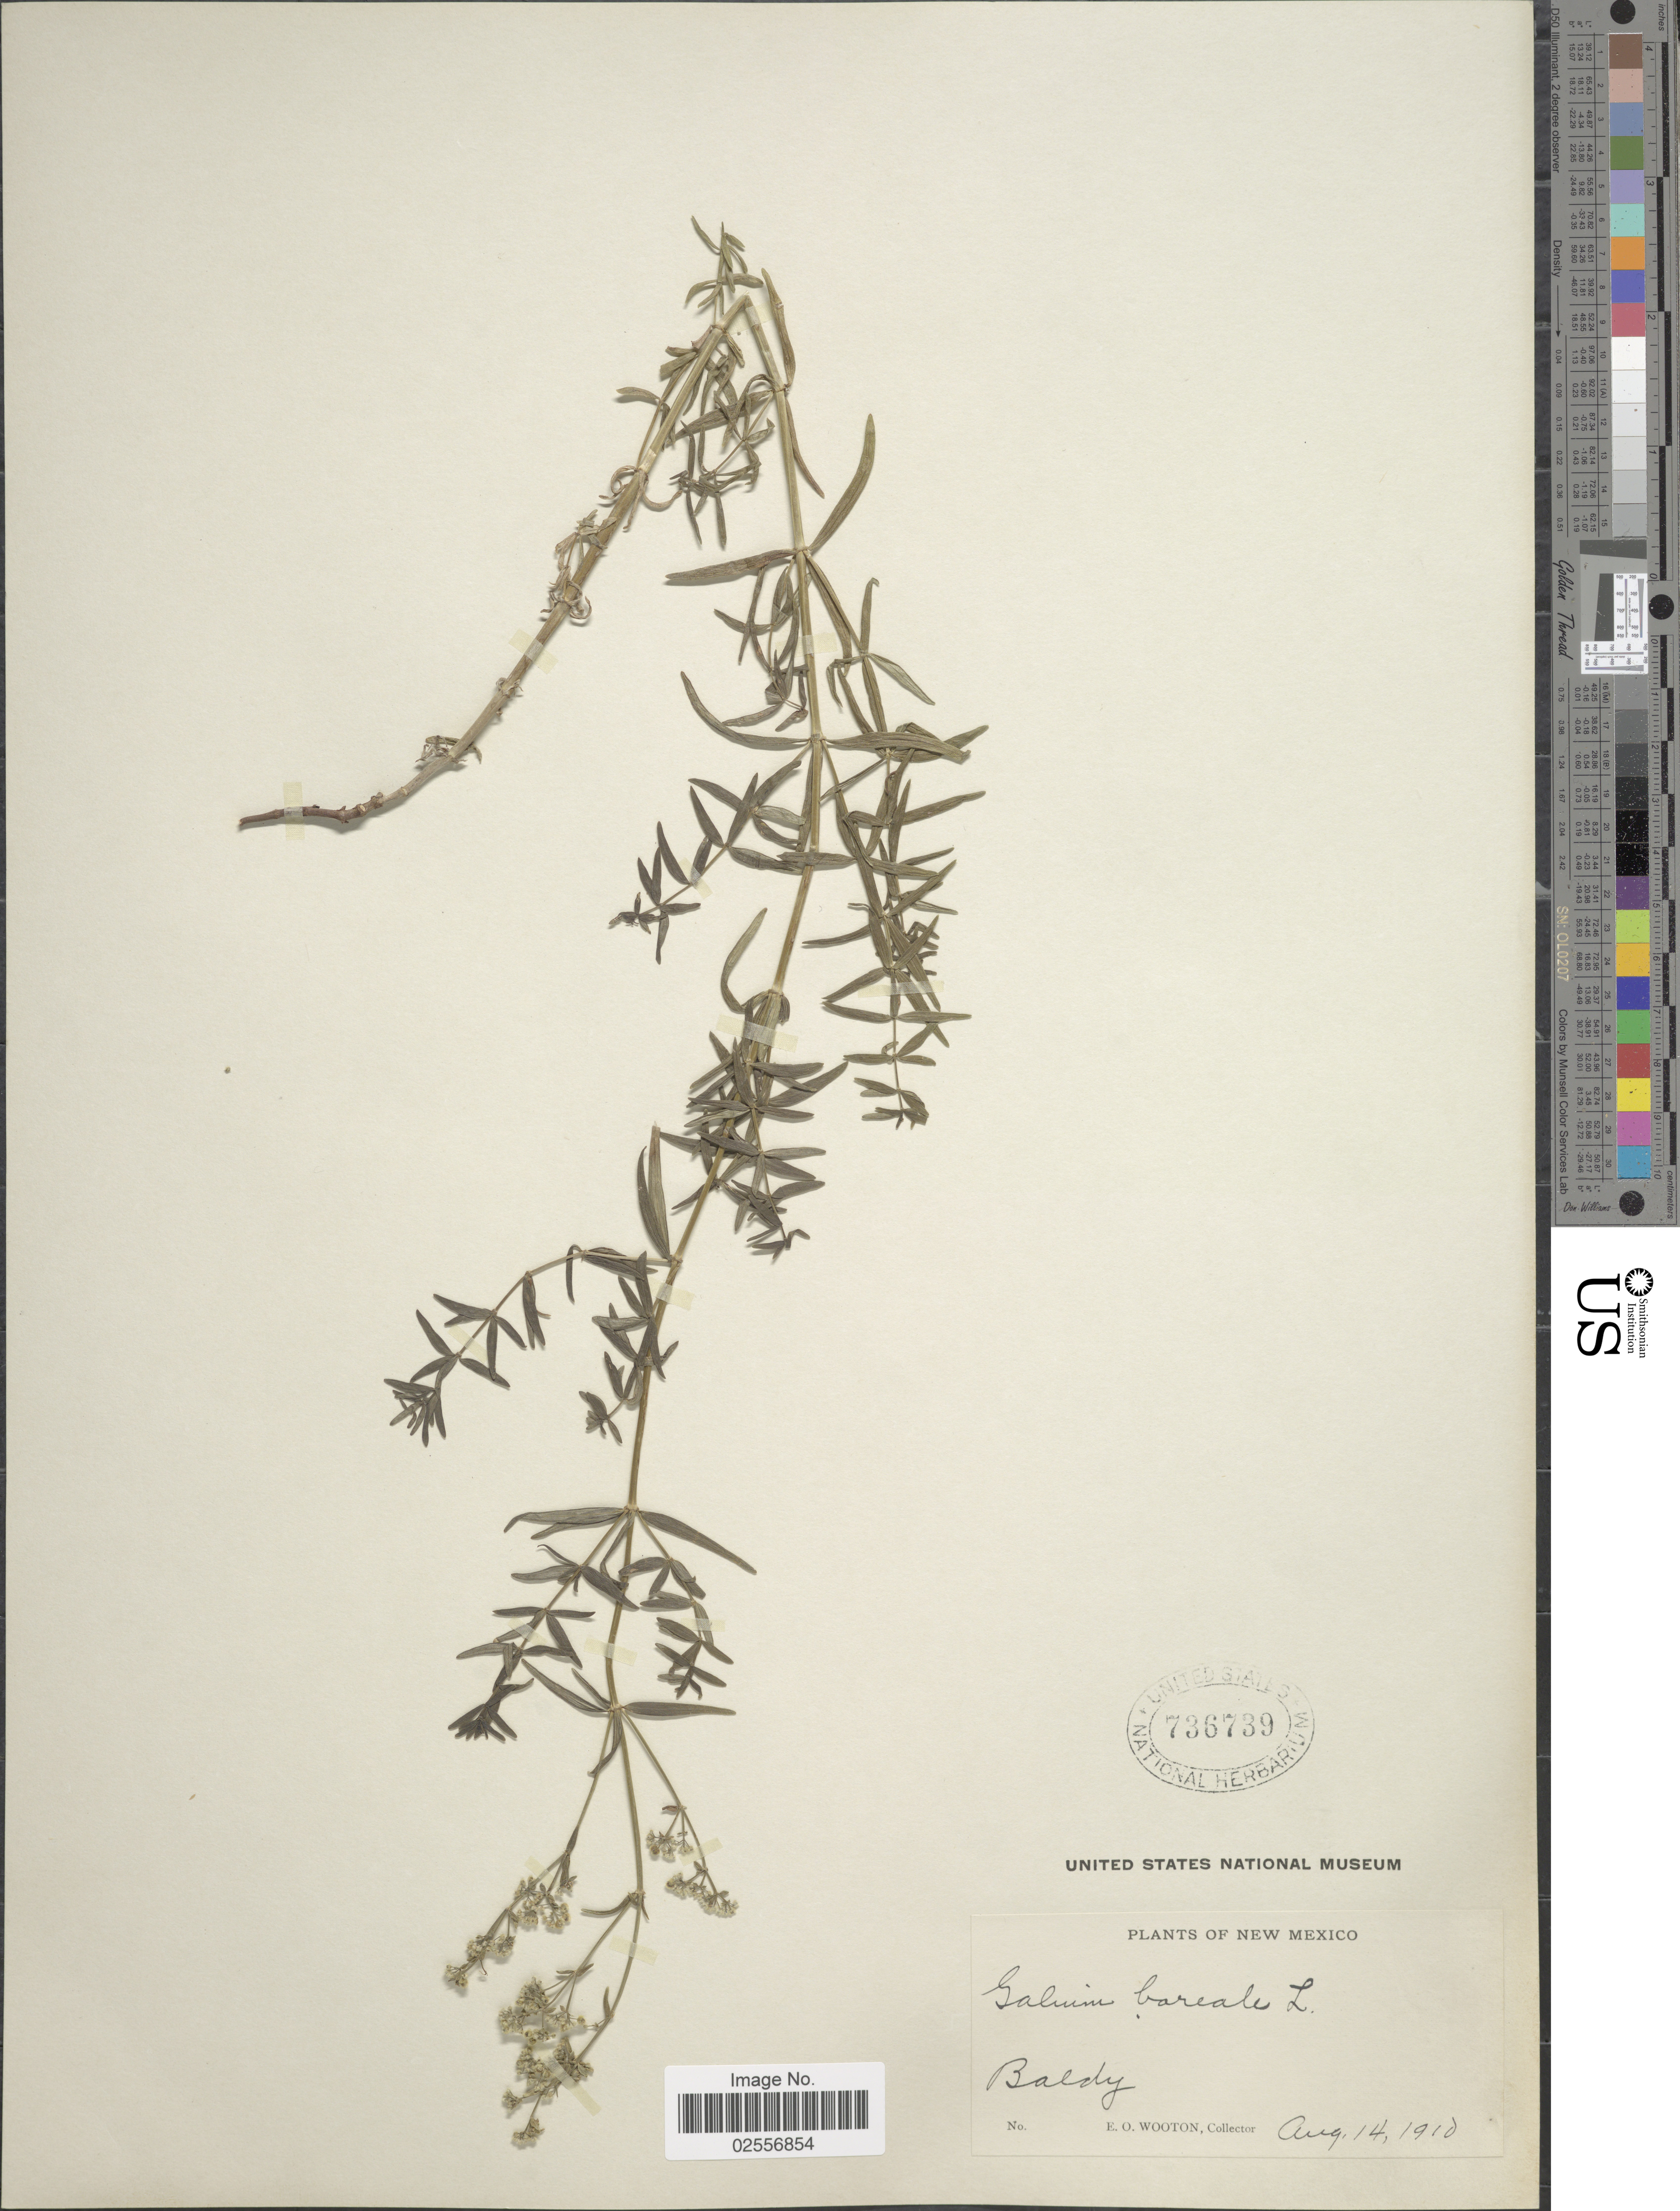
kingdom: Plantae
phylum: Tracheophyta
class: Magnoliopsida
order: Gentianales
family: Rubiaceae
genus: Galium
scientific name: Galium boreale L.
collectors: E. O. Wooton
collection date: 1910-08-14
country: United States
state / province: New Mexico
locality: Baldy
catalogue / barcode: US 736739